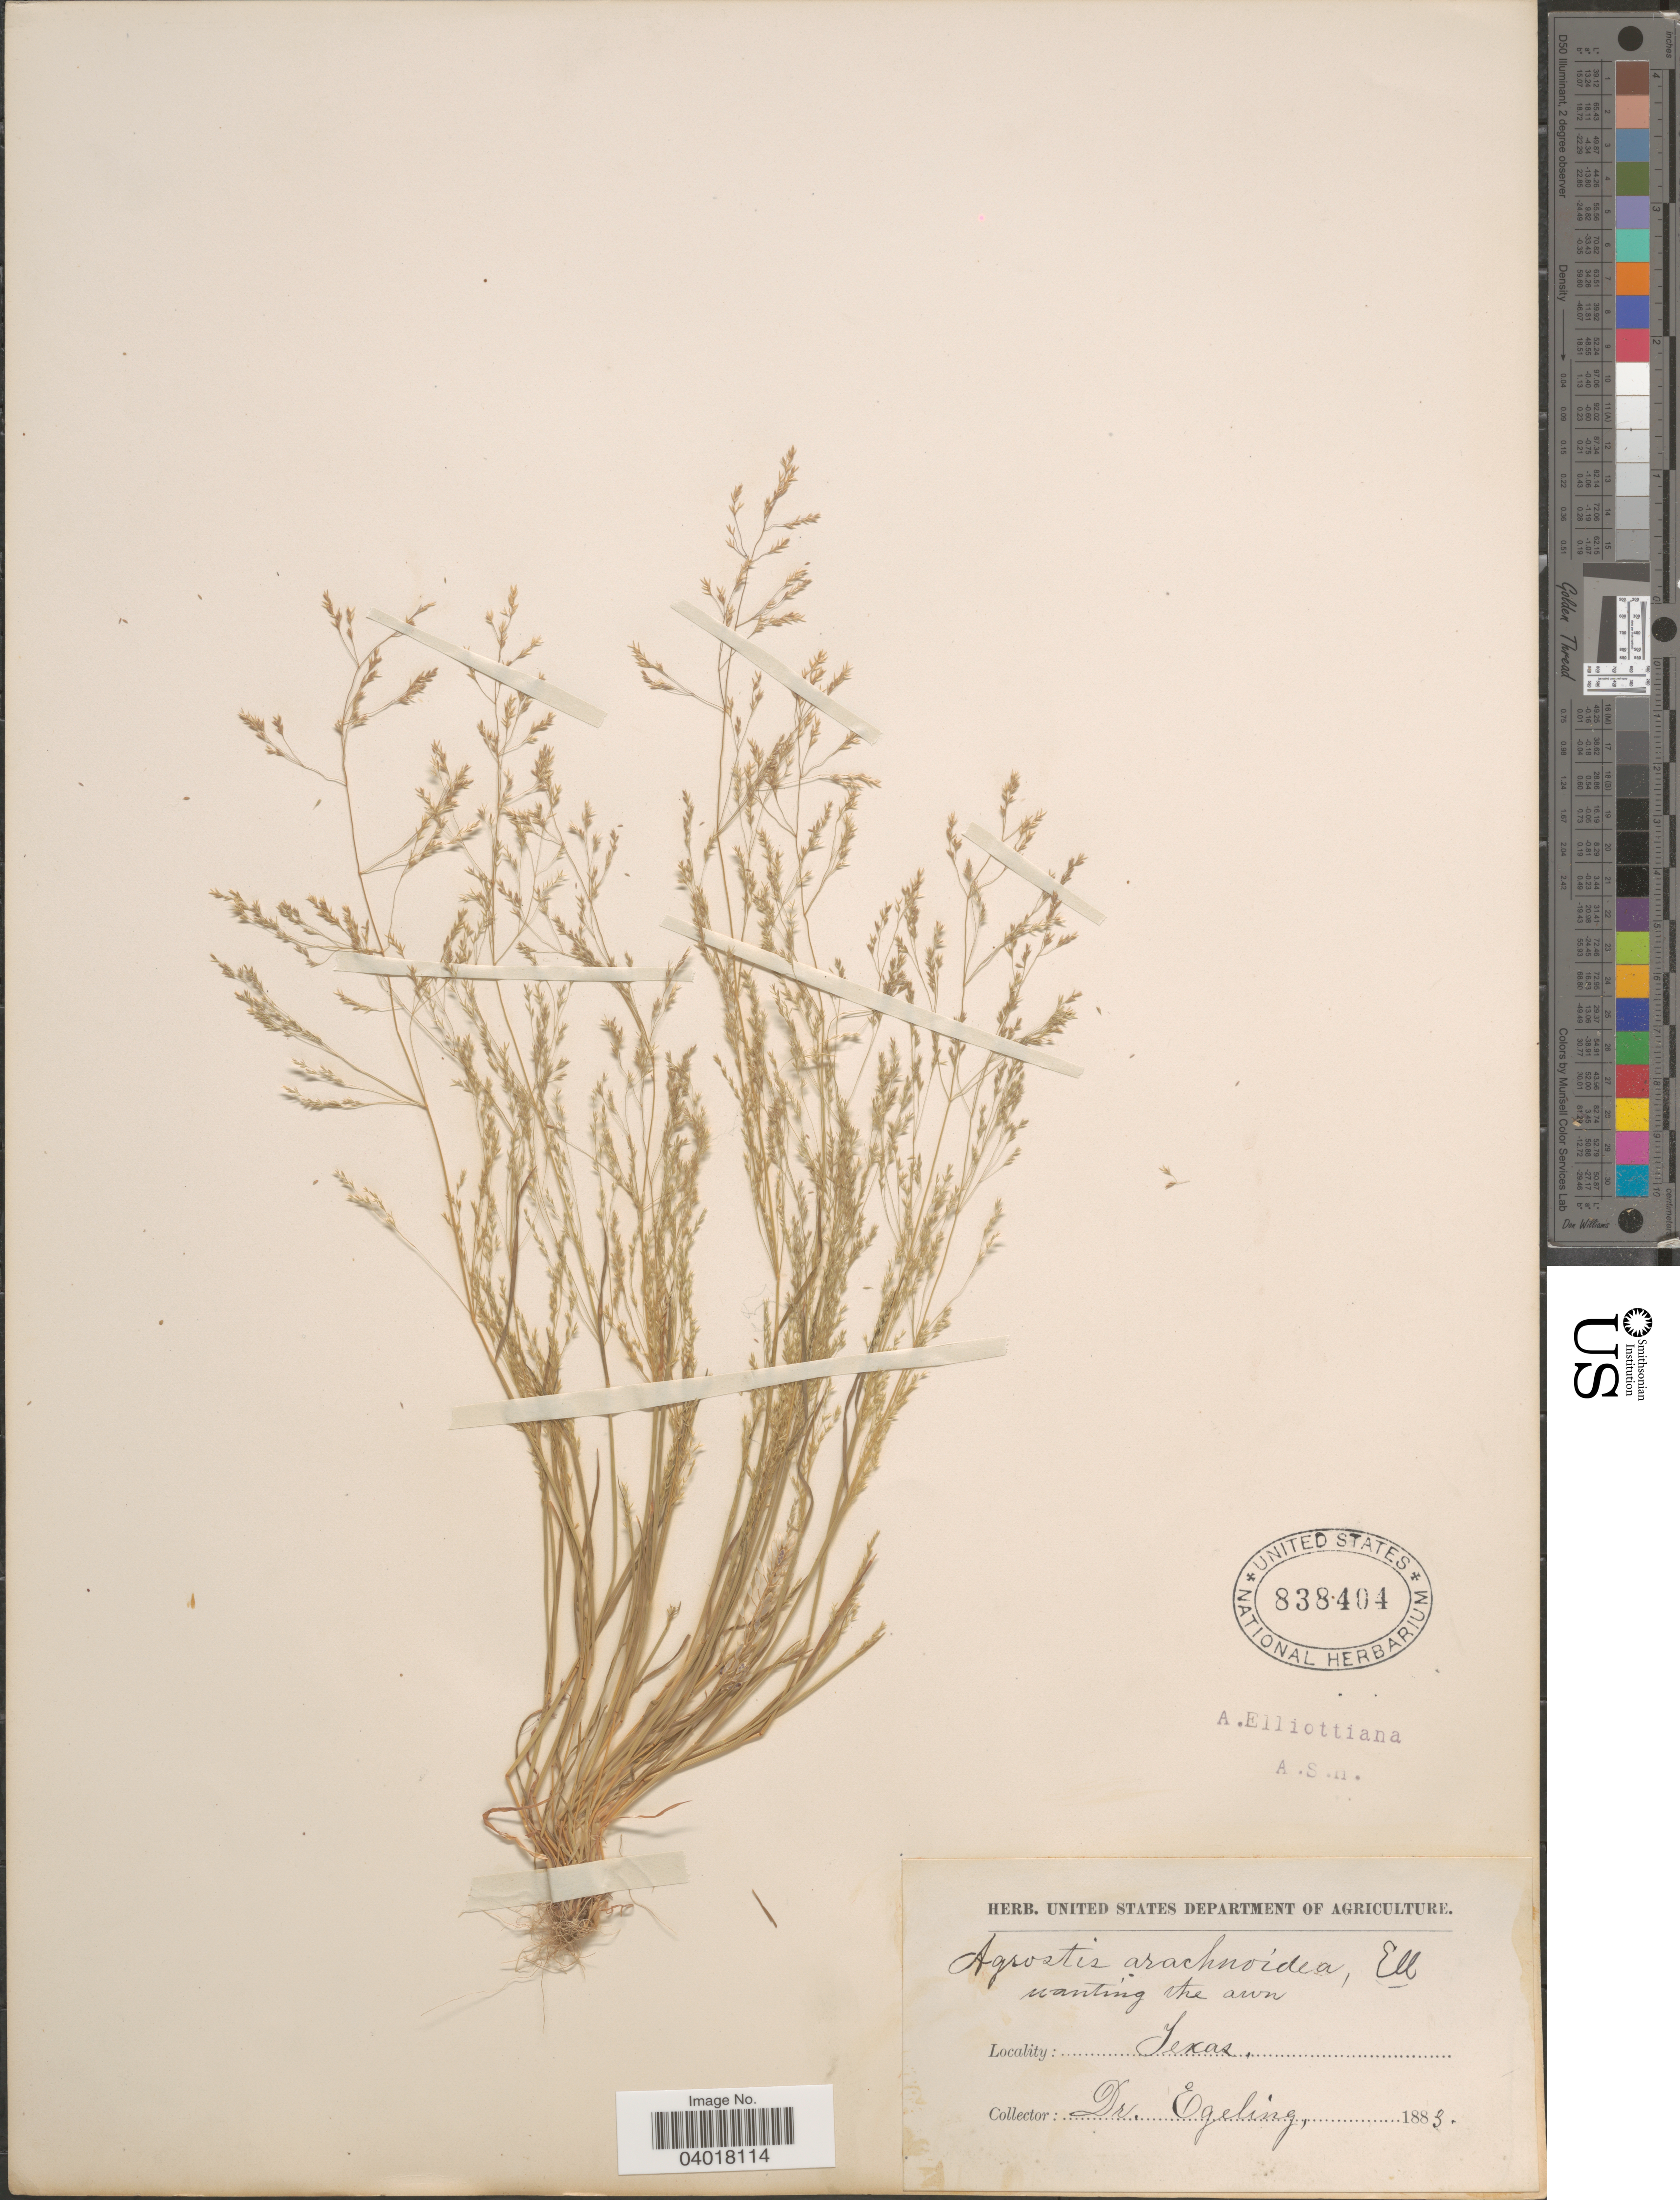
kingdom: Plantae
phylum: Tracheophyta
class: Liliopsida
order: Poales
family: Poaceae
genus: Agrostis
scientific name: Agrostis elliottiana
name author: Schult.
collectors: Egeling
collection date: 1883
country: United States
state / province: Texas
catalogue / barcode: US 838404